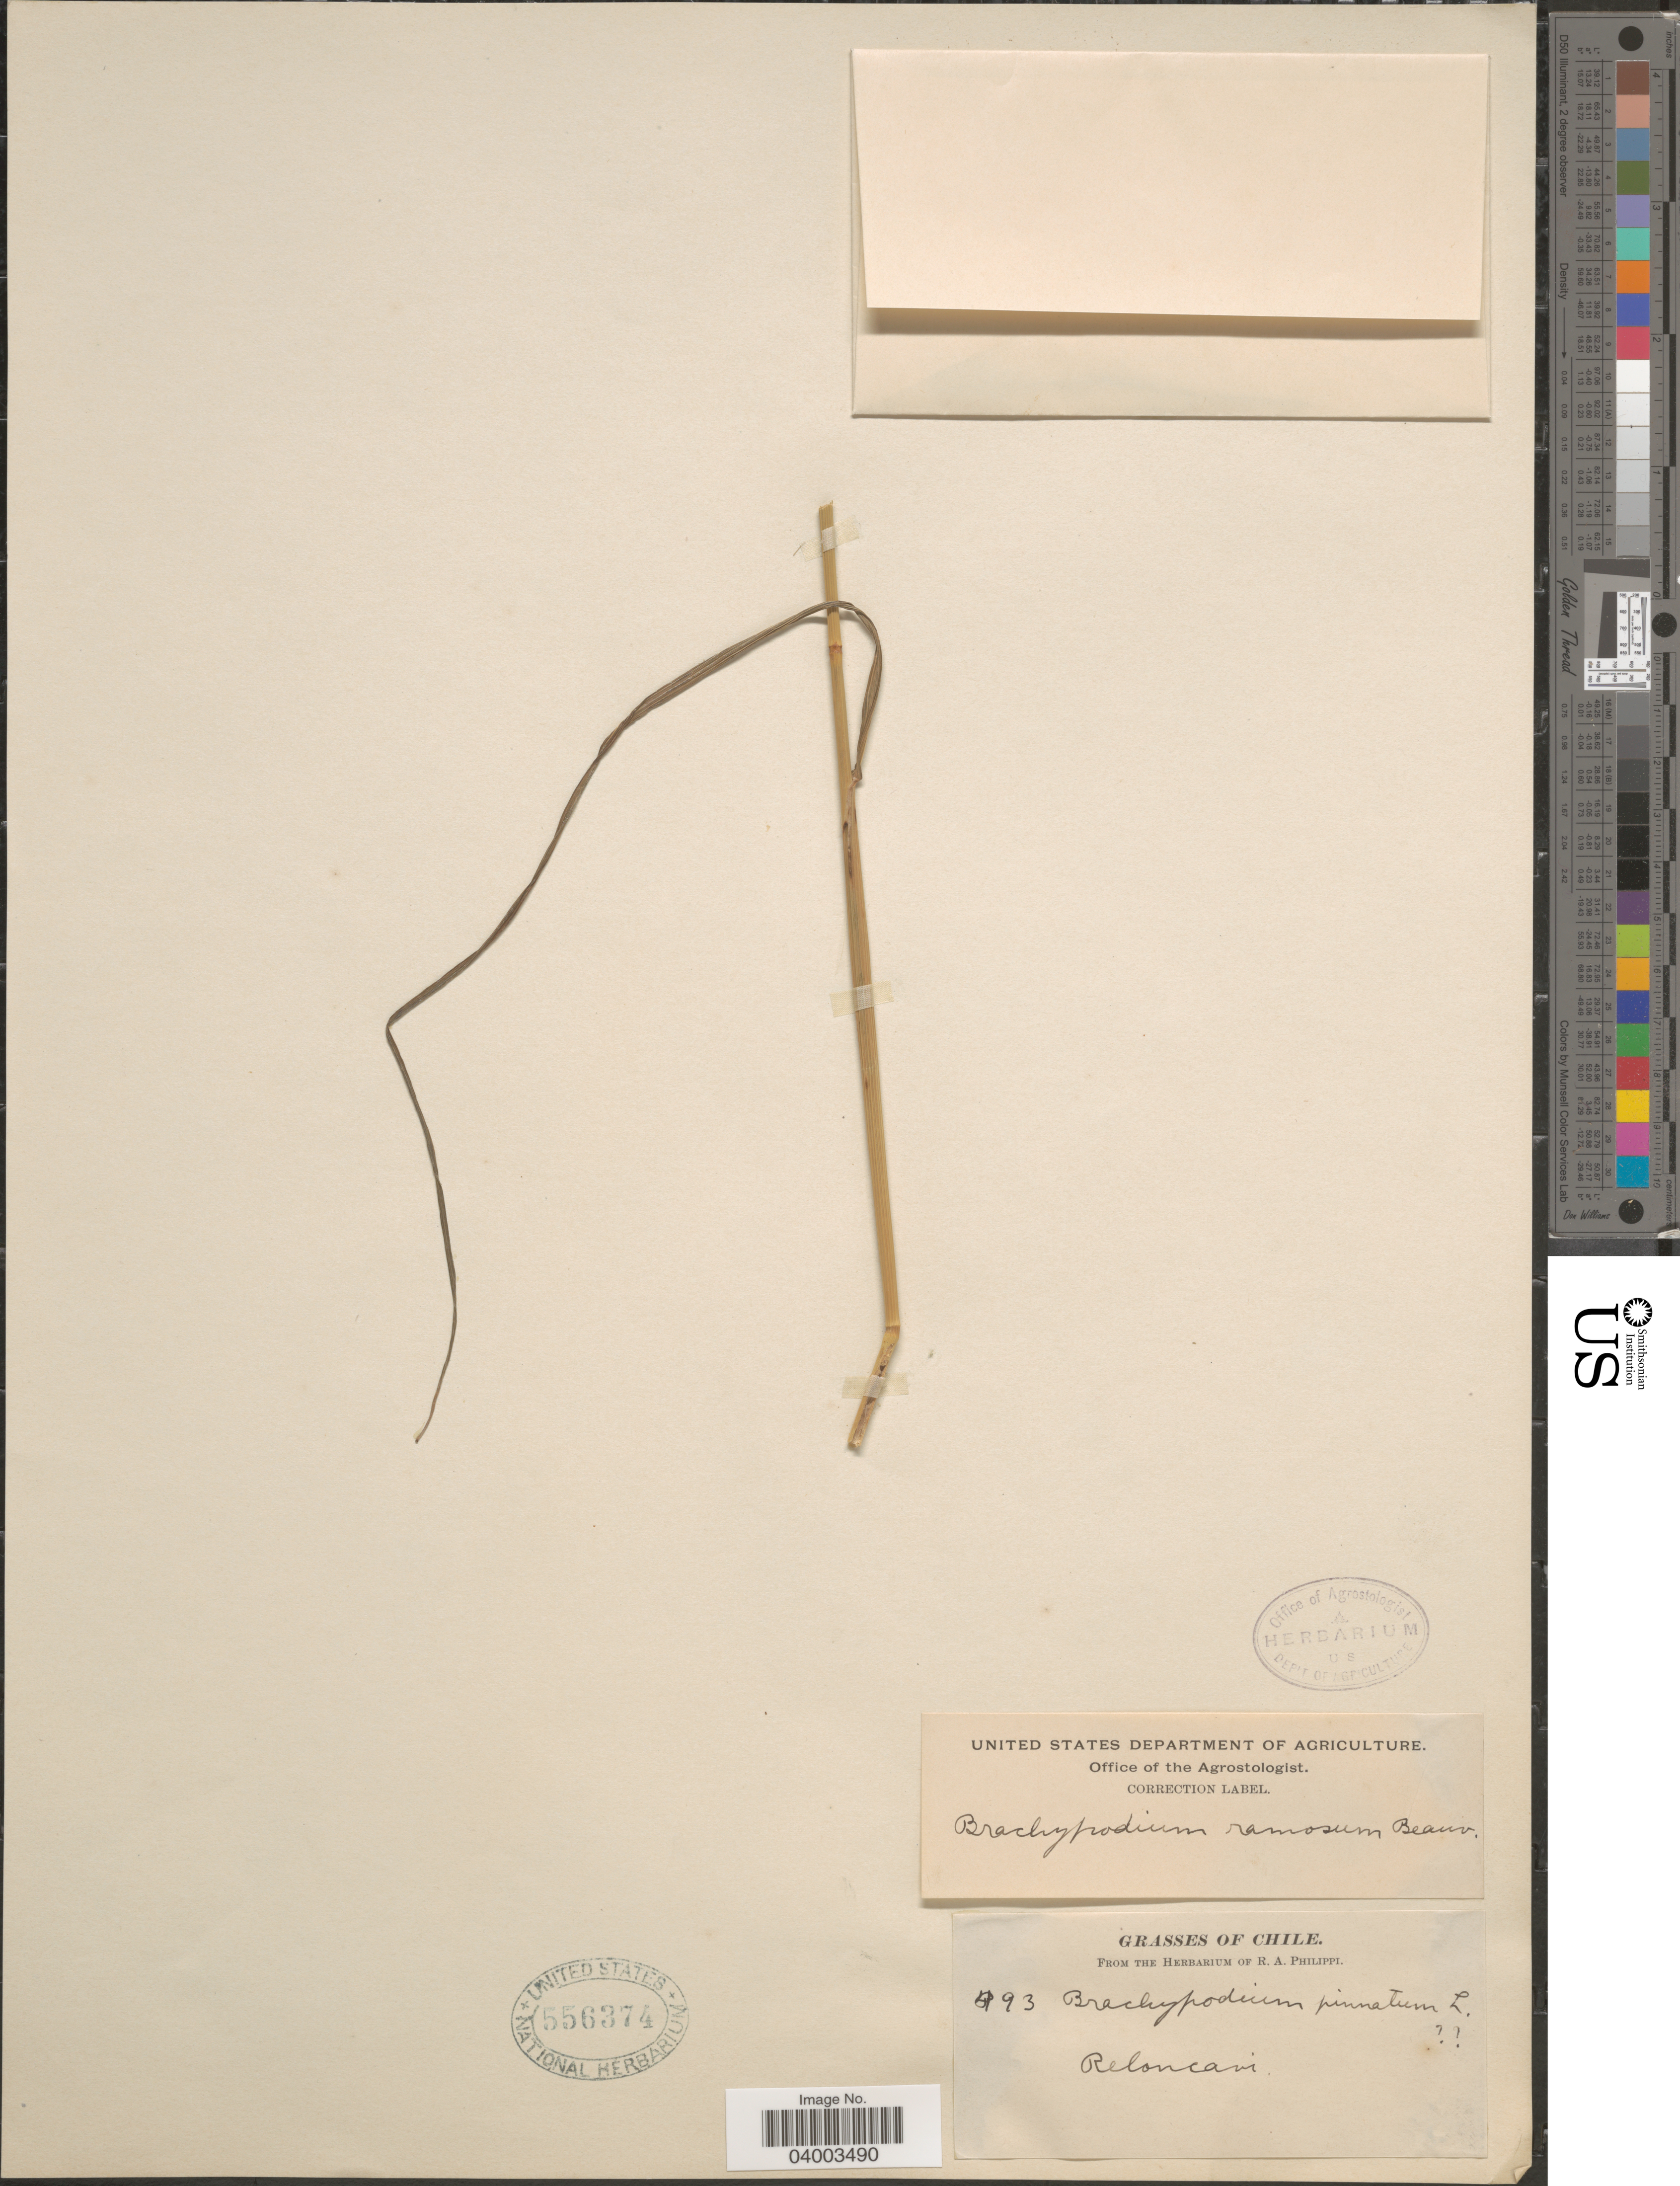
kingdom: Plantae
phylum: Tracheophyta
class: Liliopsida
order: Poales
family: Poaceae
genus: Brachypodium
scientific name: Brachypodium ramosum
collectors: ex. herb. R.A. Philippi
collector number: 493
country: Chile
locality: Reloncavi.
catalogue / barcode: US 556374